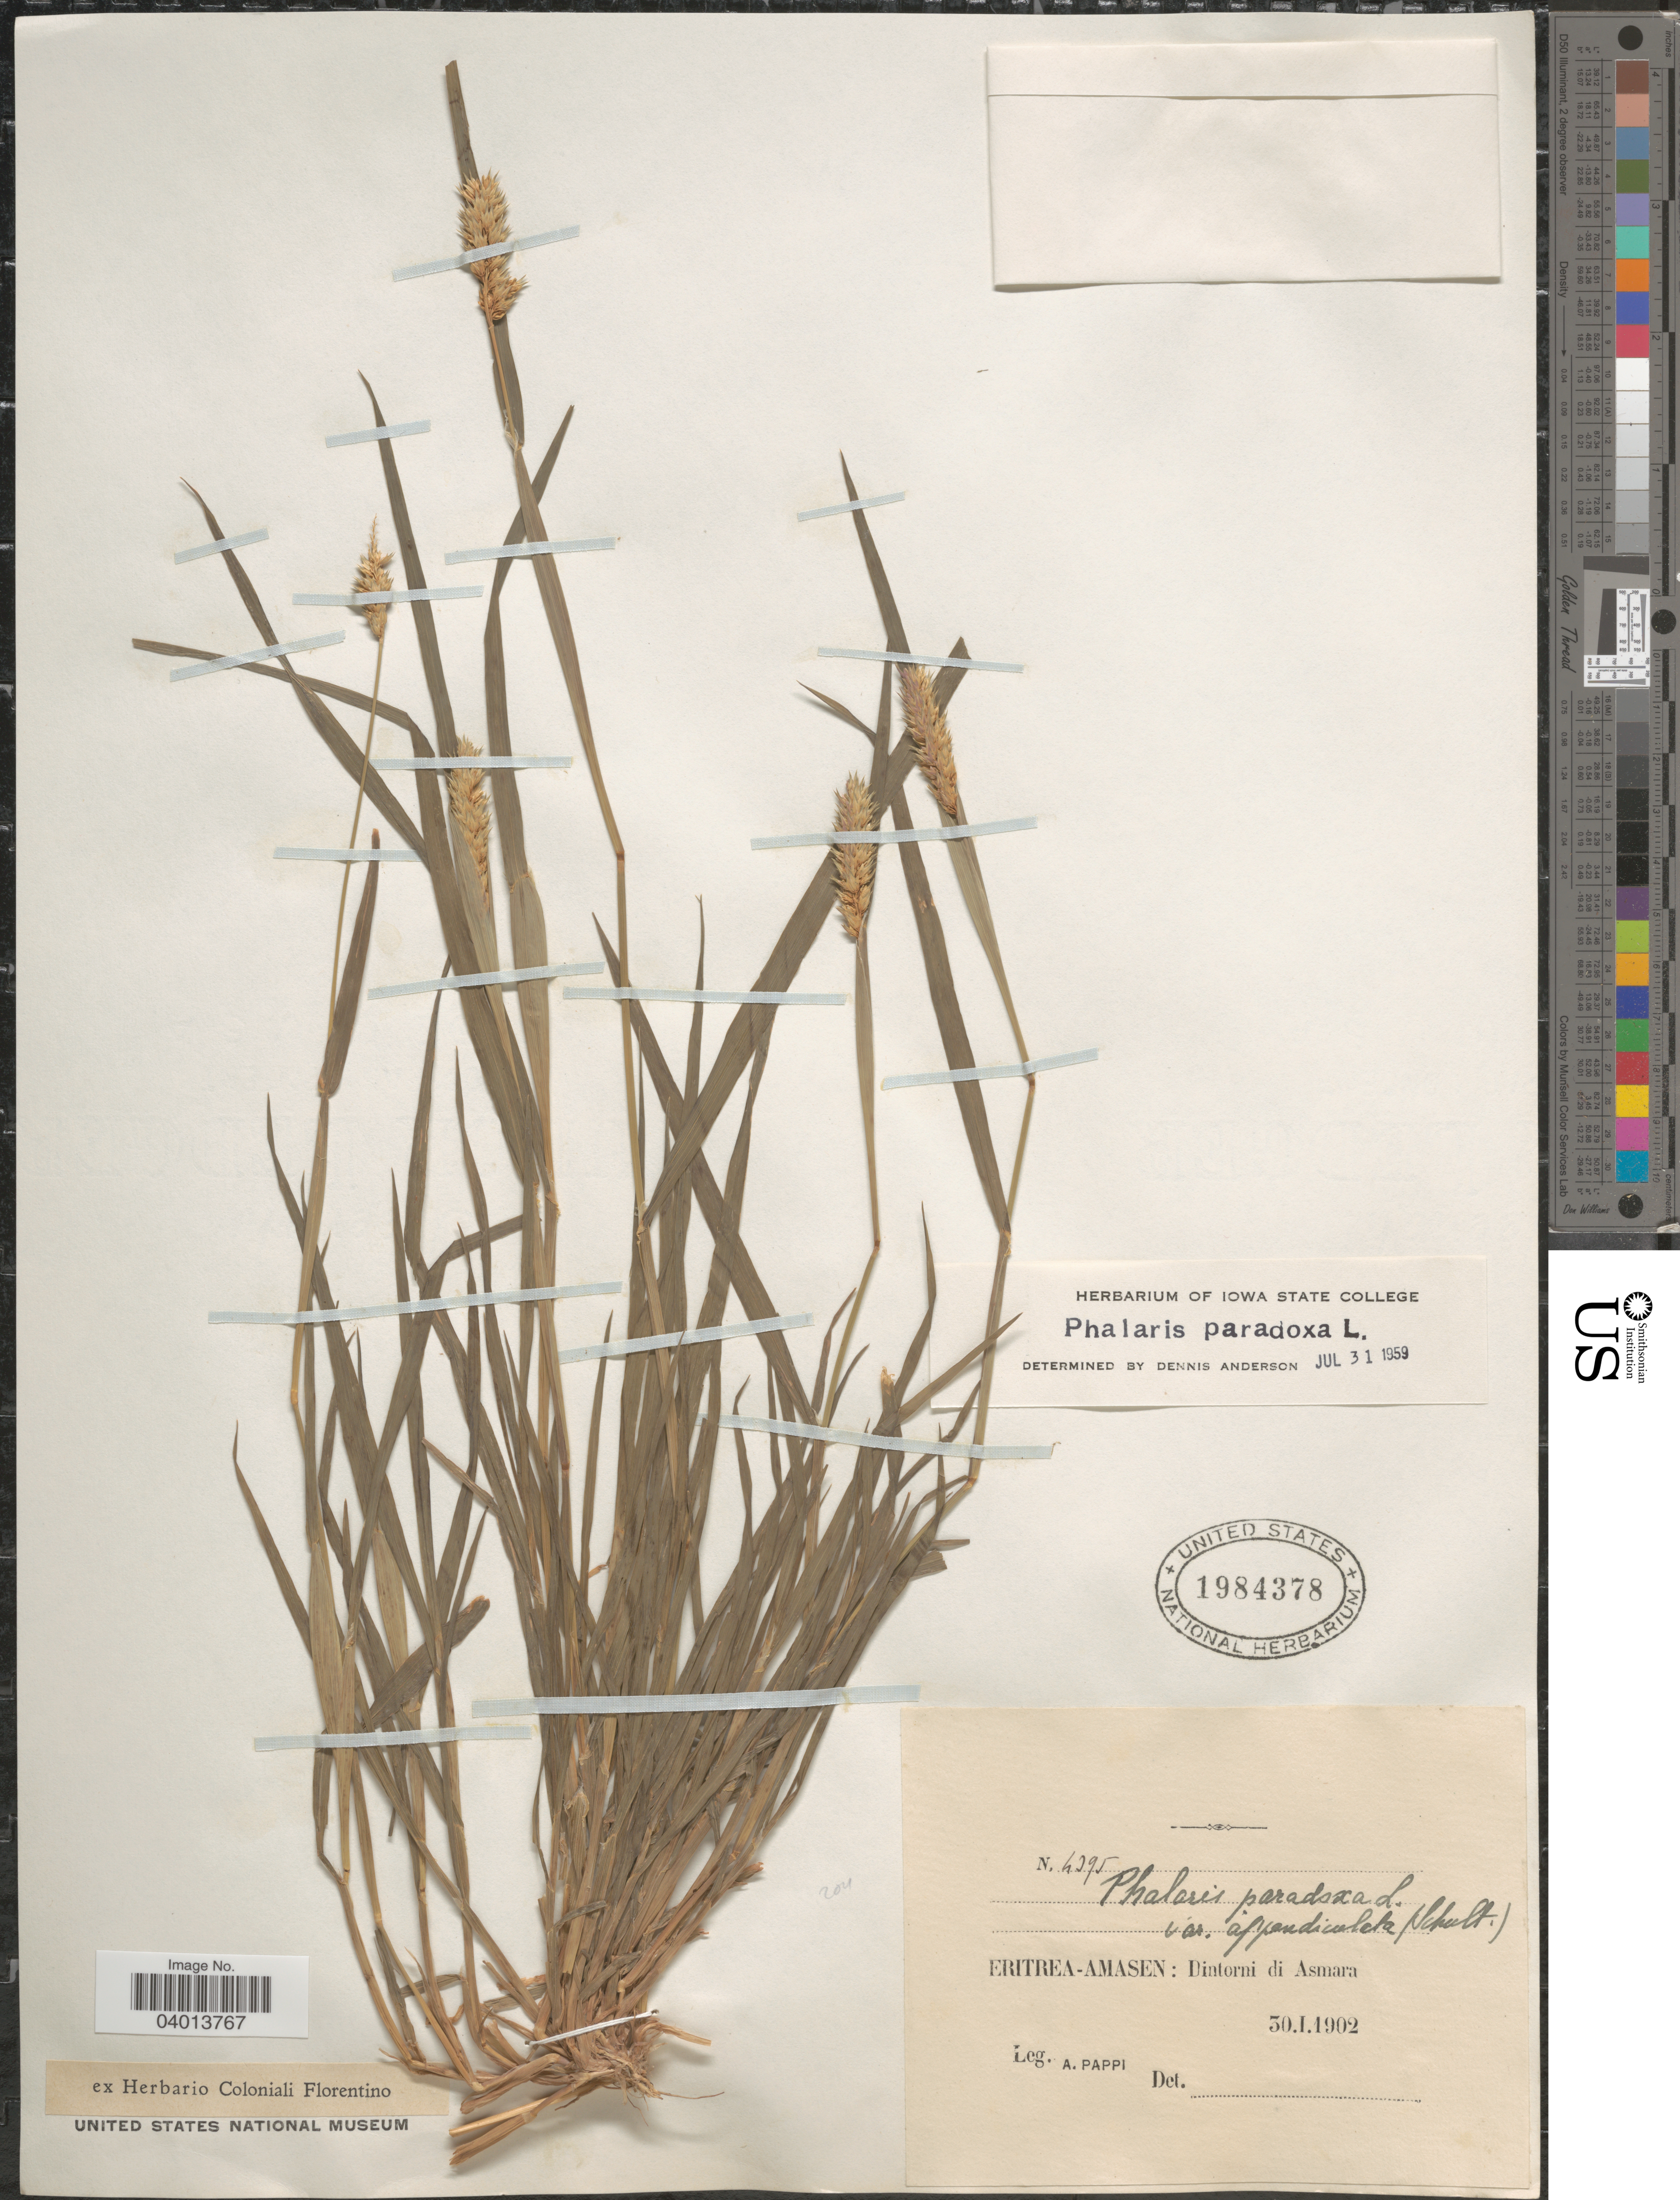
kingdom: Plantae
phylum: Tracheophyta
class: Liliopsida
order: Poales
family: Poaceae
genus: Phalaris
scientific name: Phalaris paradoxa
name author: L.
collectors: A. Pappi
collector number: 4395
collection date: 1902-01-30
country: Eritrea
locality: Eritrea-Amasen: Dintorni di Asmara.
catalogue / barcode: US 1984378